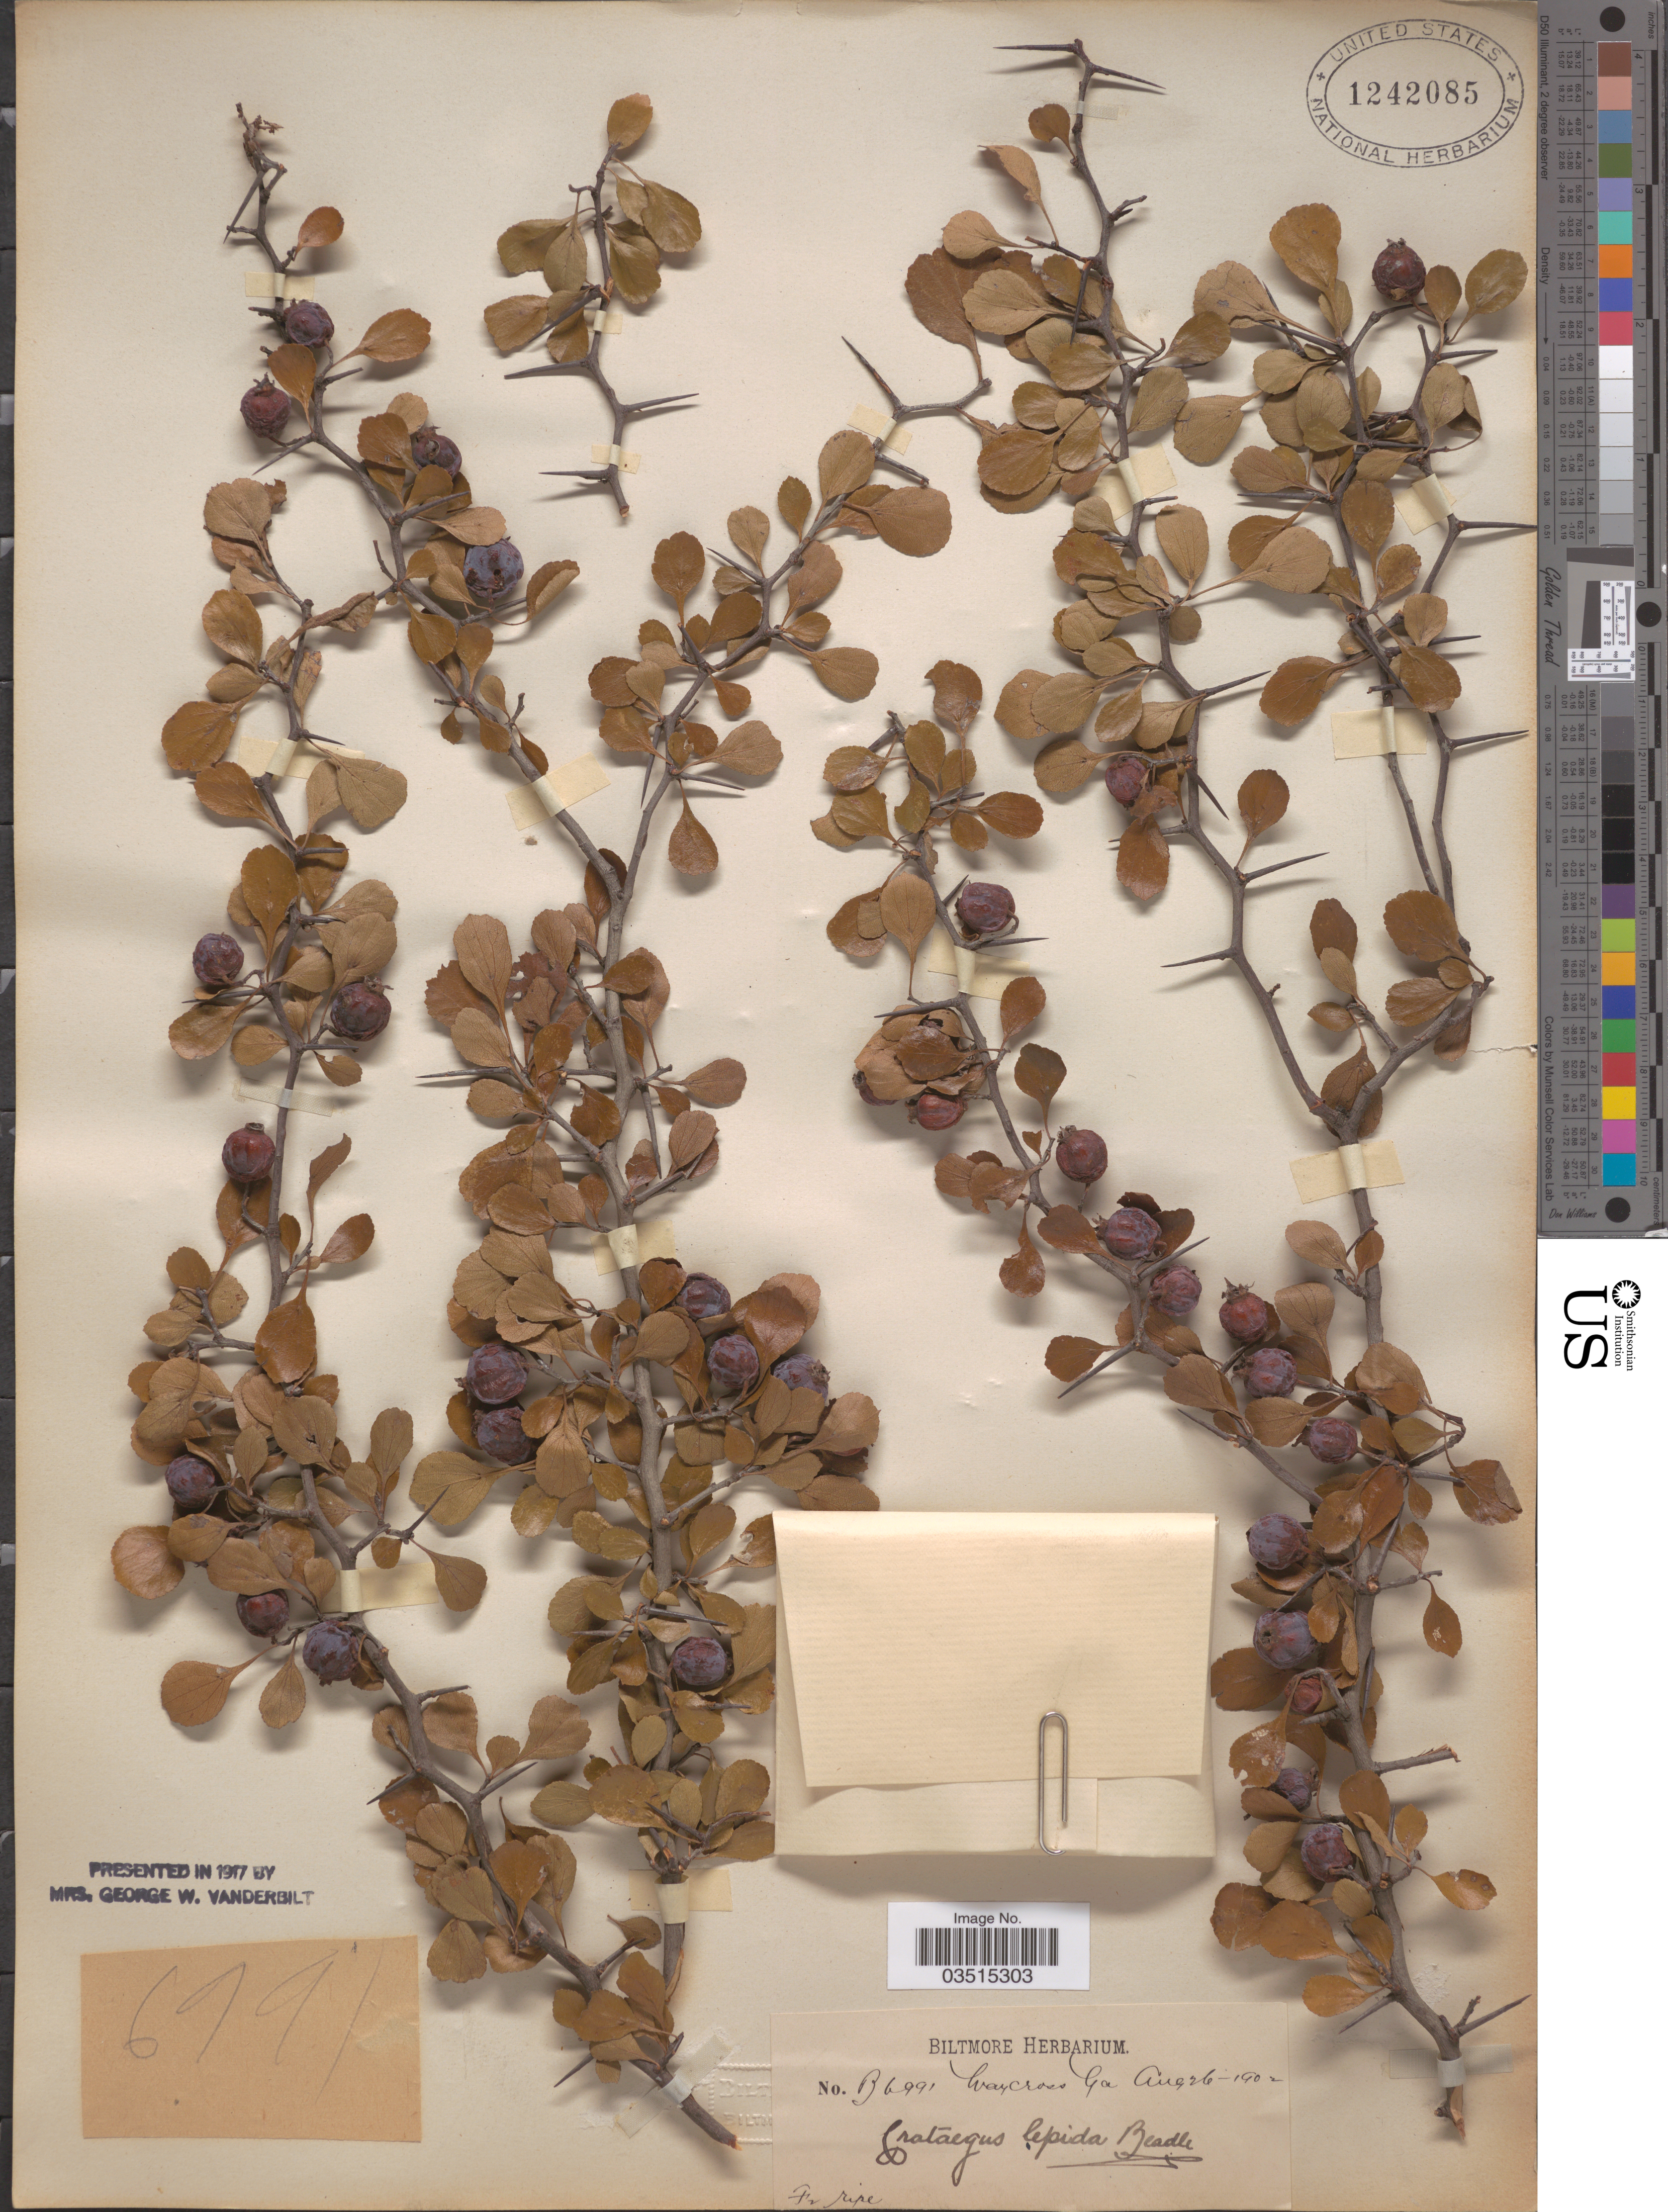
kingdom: Plantae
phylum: Tracheophyta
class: Magnoliopsida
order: Rosales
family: Rosaceae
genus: Crataegus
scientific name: Crataegus lepida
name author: Beadle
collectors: ex herb. Biltmore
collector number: B6991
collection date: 1902-08-26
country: United States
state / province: Georgia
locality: Waycross.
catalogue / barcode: US 1242085